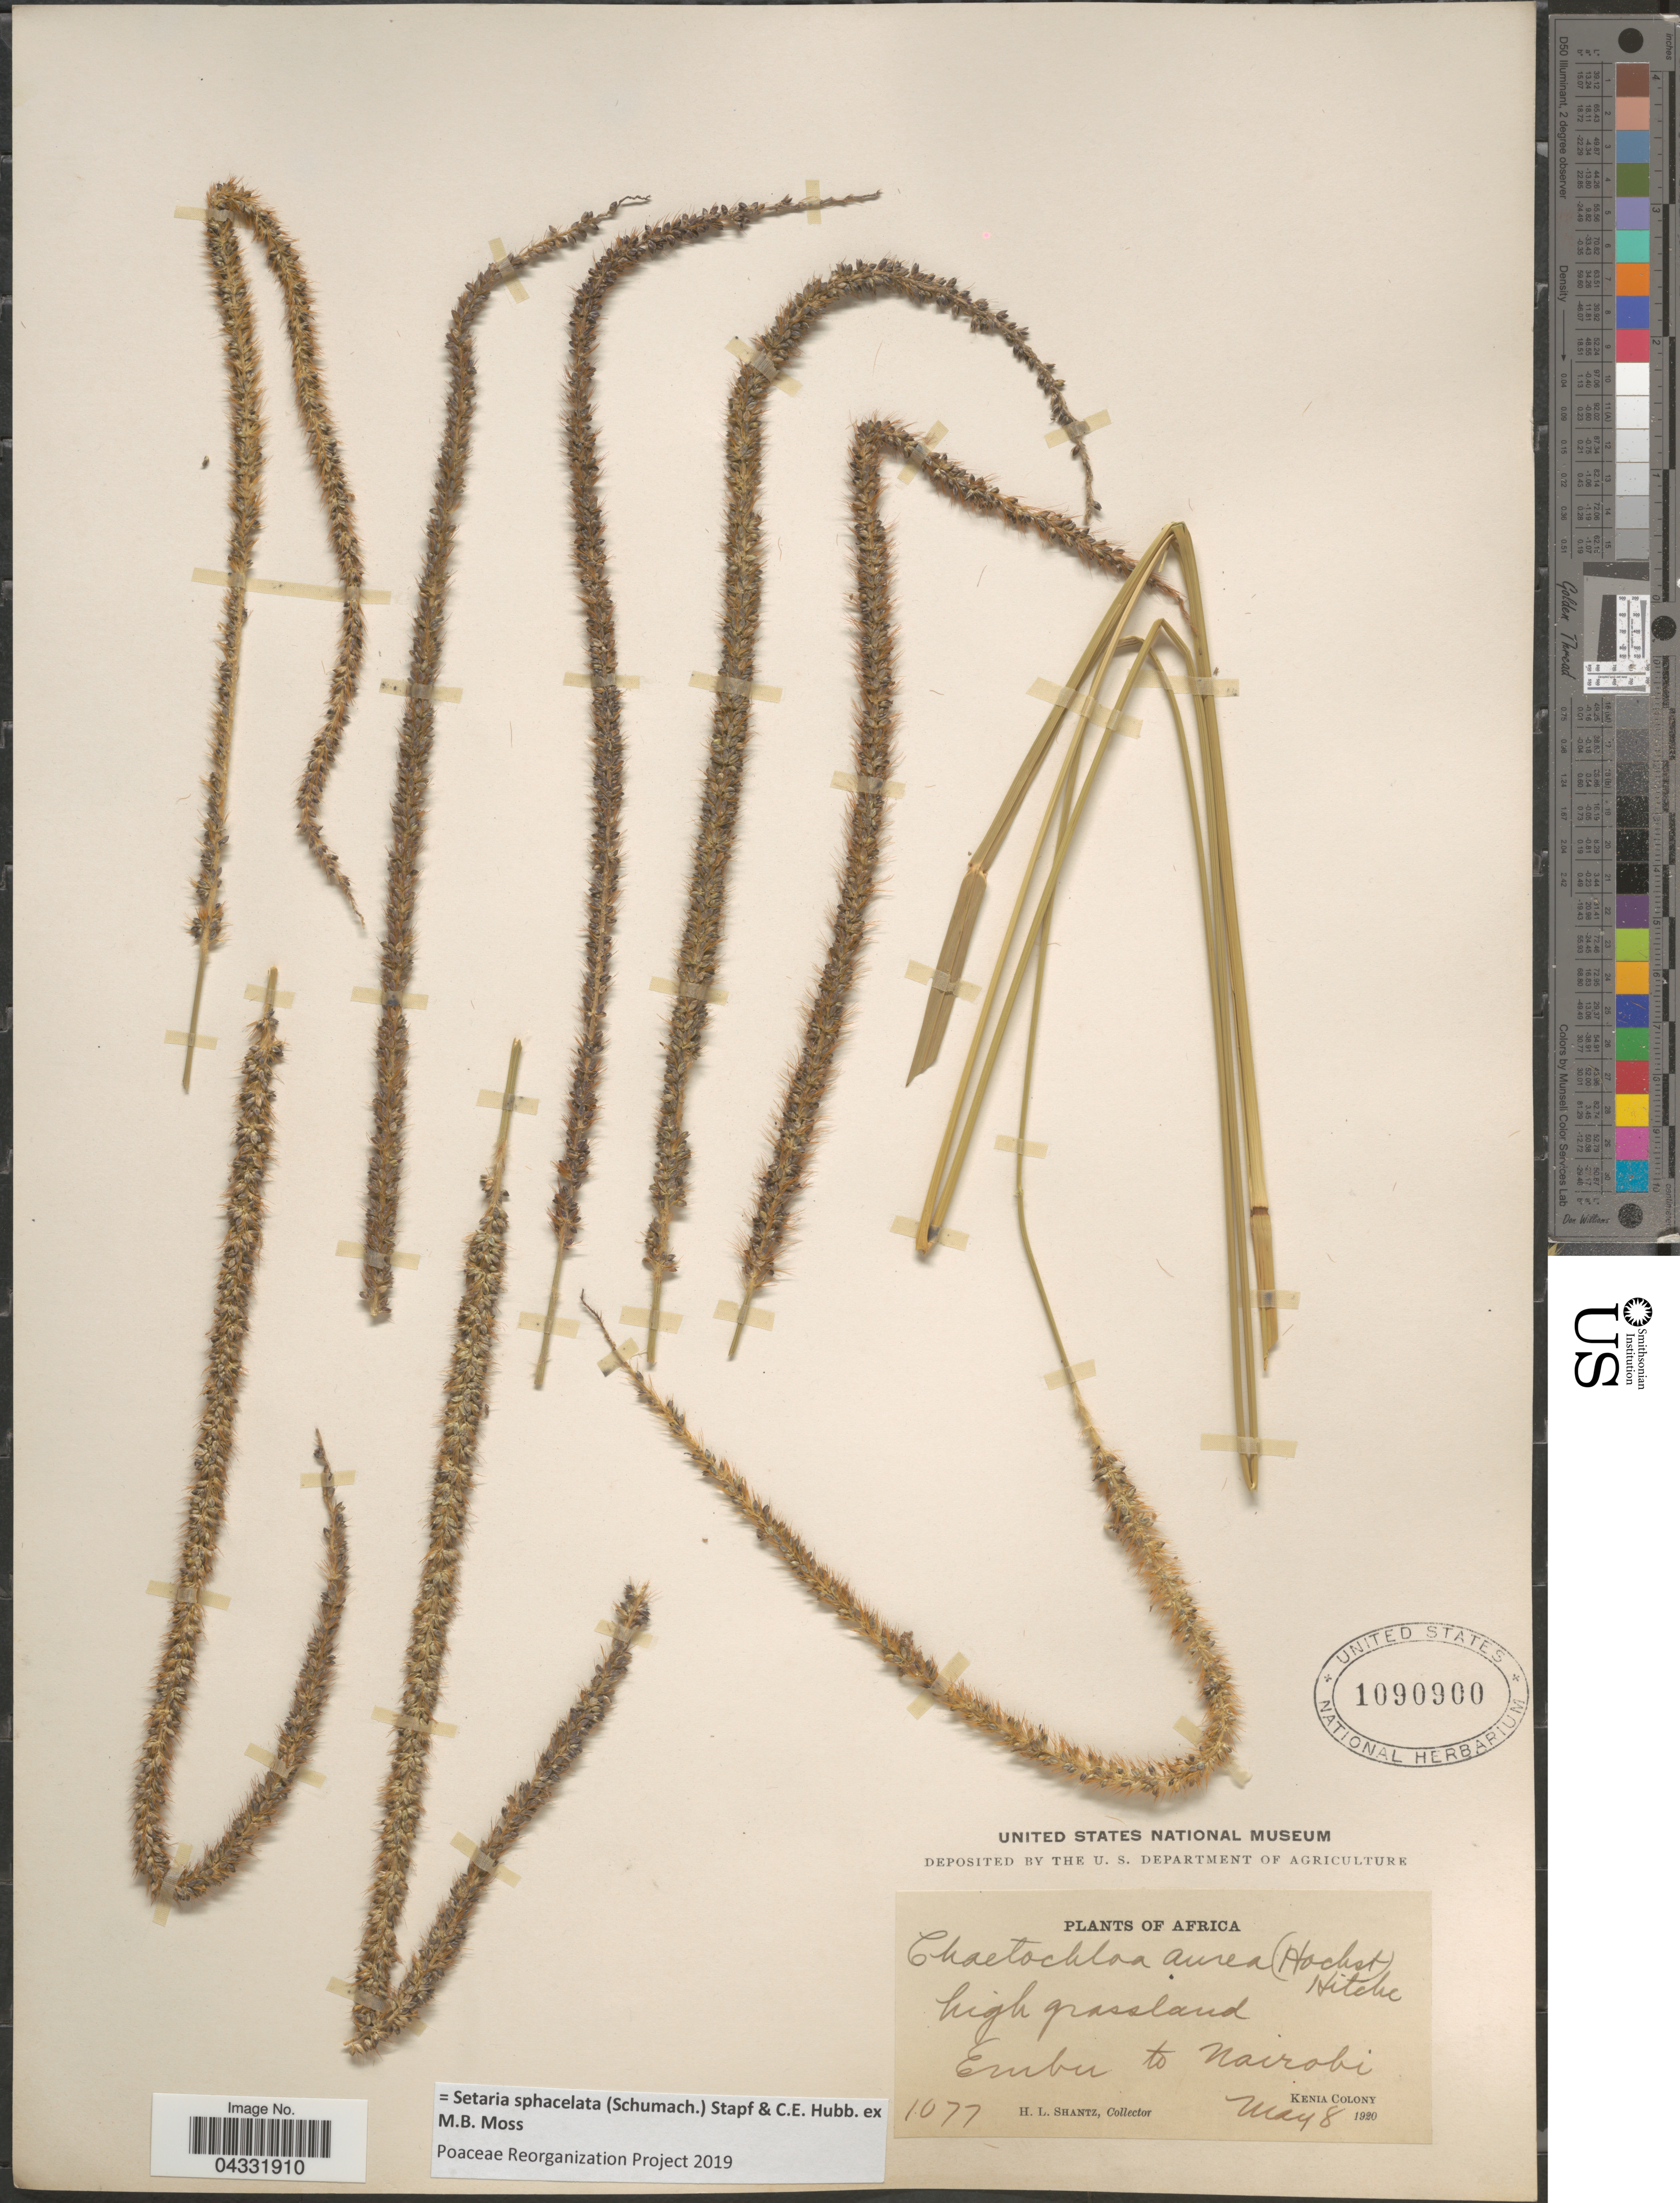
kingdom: Plantae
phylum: Tracheophyta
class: Liliopsida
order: Poales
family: Poaceae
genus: Setaria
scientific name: Setaria sphacelata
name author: (Schumach.) Stapf & Hubb. ex Moss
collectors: H. Shantz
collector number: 1077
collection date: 1920-05-08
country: Kenya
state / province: Nairobi Area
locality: Ember to Nairobi. Kenia Colony.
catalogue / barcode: US 1090900